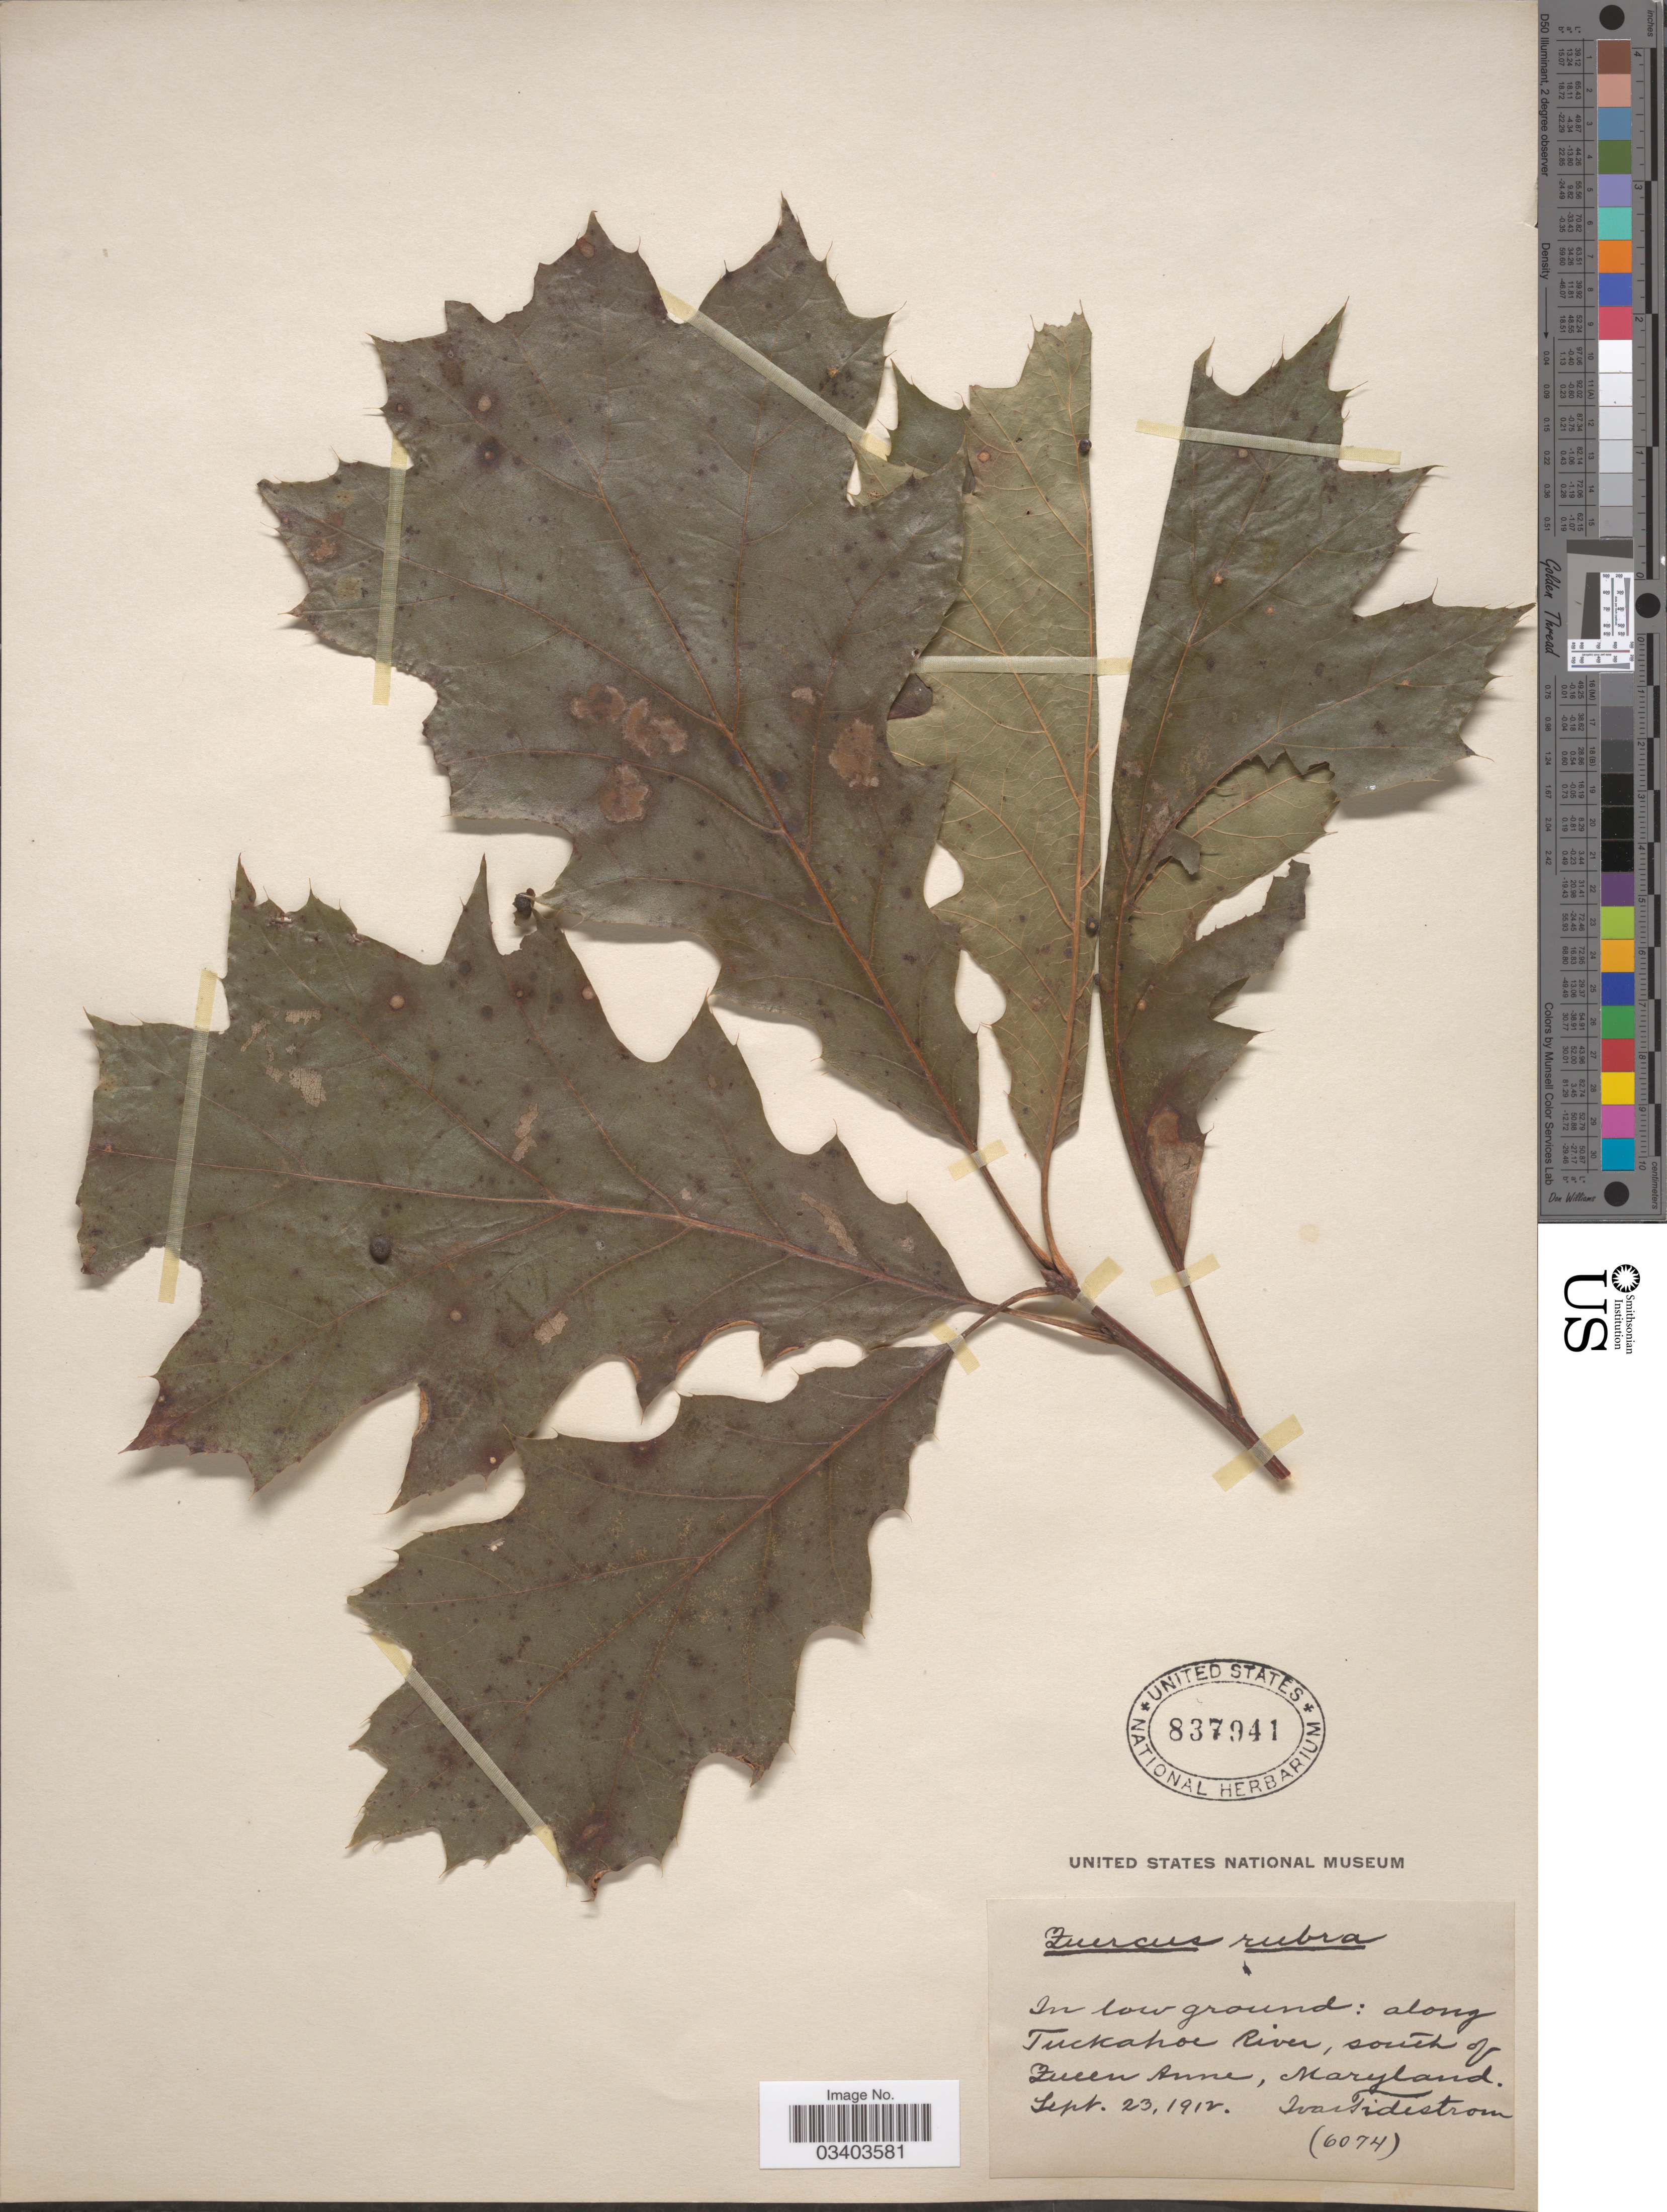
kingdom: Plantae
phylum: Tracheophyta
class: Magnoliopsida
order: Fagales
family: Fagaceae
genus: Quercus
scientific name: Quercus borealis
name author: F. Michx.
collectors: I. F. Tidestrom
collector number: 6074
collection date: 1912-09-23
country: United States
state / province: Maryland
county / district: Queen Anne's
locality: In low ground: along Tuckahoe River, south of Queen Anne.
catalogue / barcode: US 837941